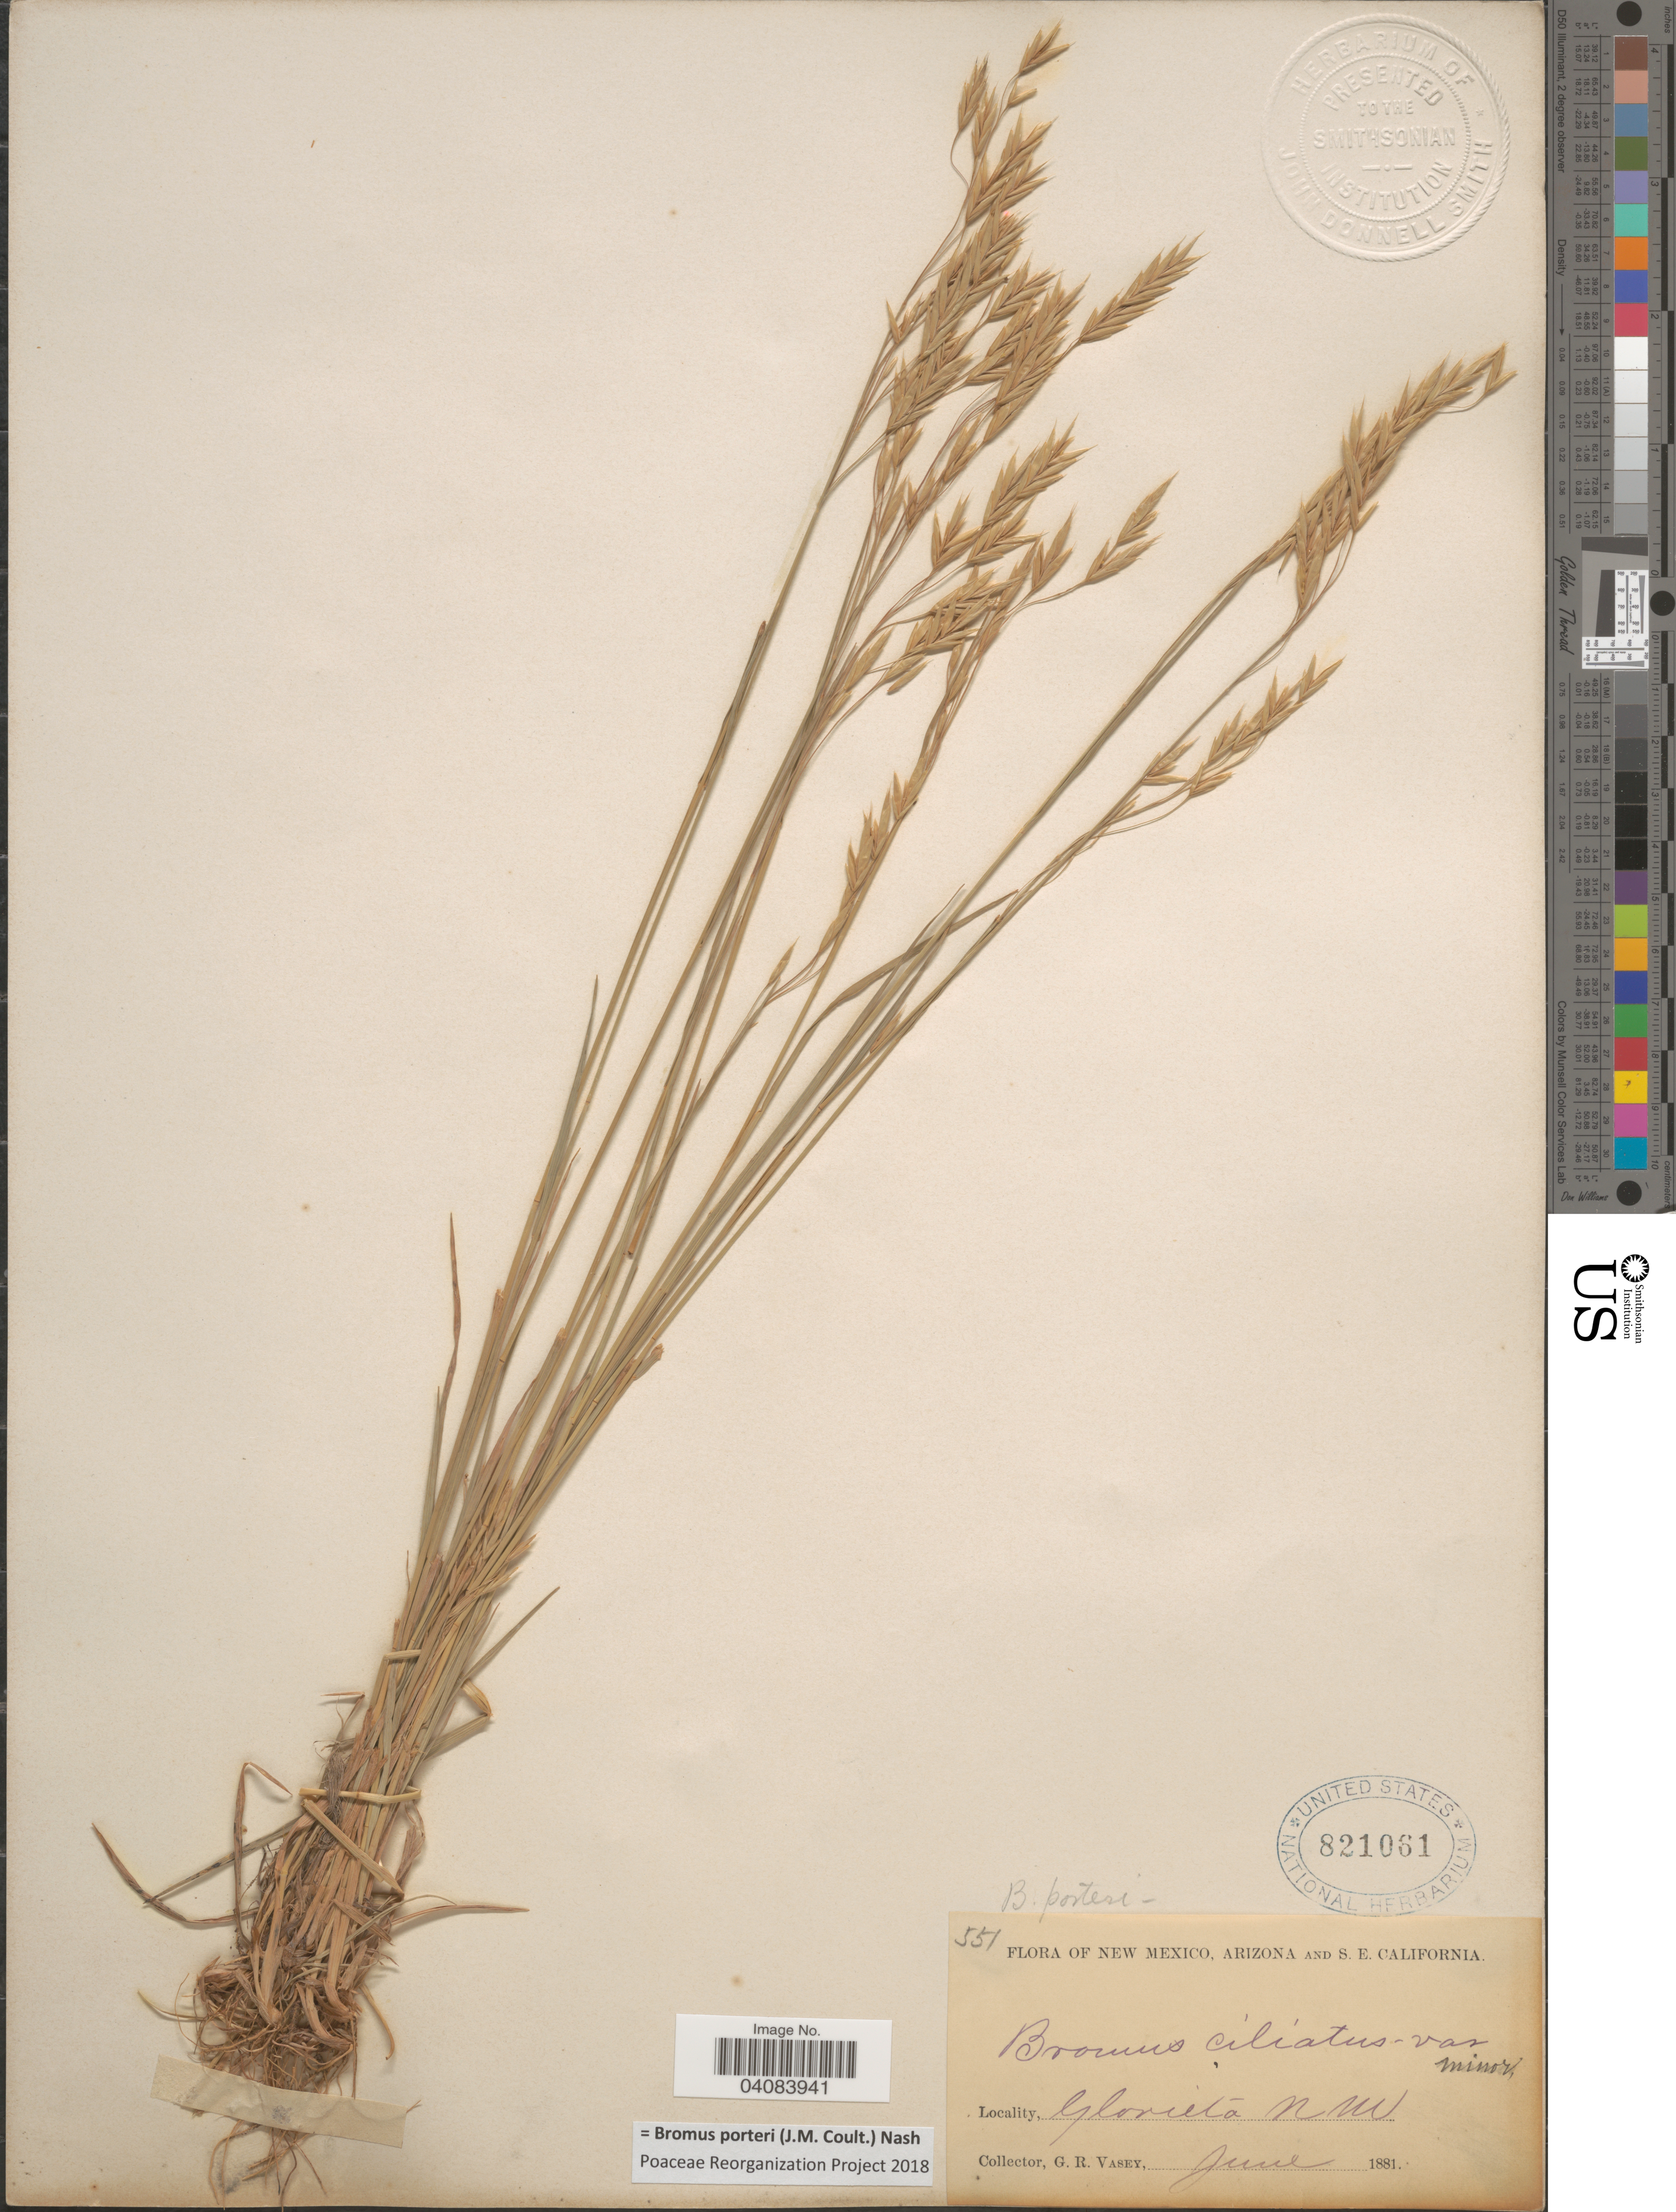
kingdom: Plantae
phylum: Tracheophyta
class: Liliopsida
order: Poales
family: Poaceae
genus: Bromus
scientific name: Bromus porteri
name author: (J.M. Coult.) Nash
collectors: G. R. Vasey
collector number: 551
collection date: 1881-06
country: United States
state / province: New Mexico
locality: New Mexico, Arizona and S.E. California. Glorieta.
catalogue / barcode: US 821061